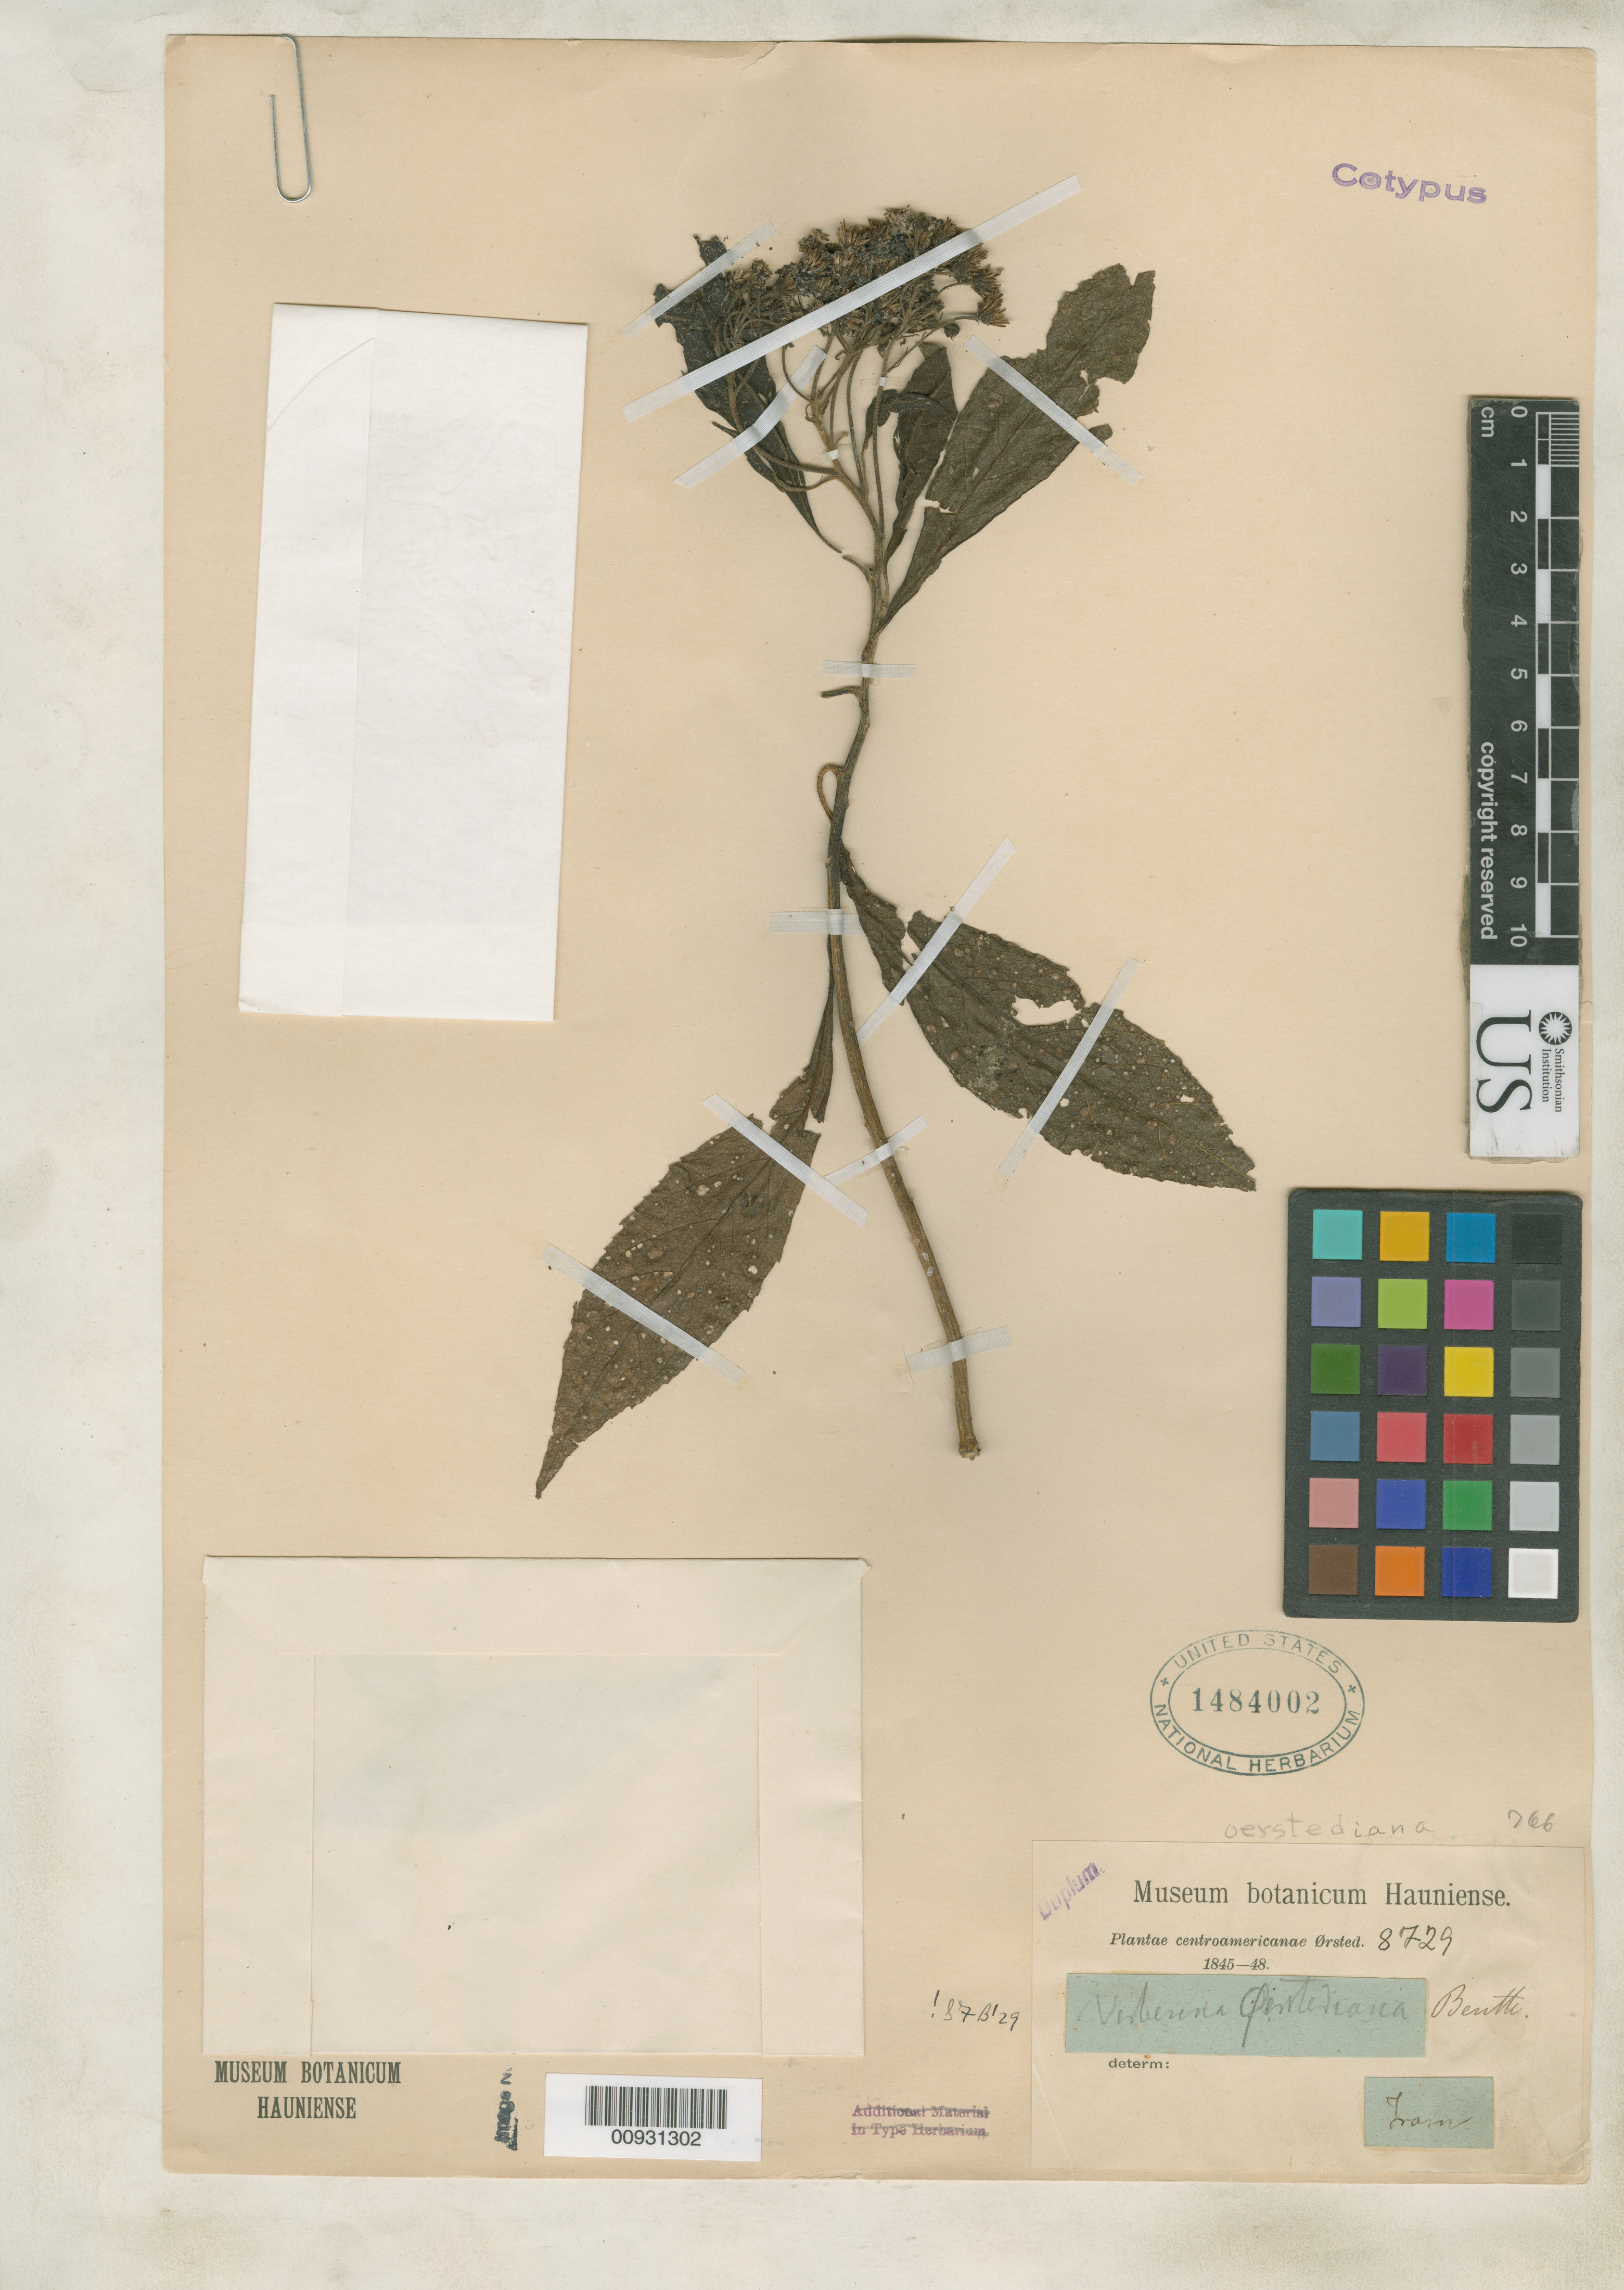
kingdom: Plantae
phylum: Tracheophyta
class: Magnoliopsida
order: Asterales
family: Asteraceae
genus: Verbesina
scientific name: Verbesina oerstediana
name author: Benth. in Oerst.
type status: Possible Type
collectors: A. S. Oersted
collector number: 8729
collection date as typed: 1845 to -- --- 1848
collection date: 1845/1848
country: Costa Rica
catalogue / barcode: US 1484002